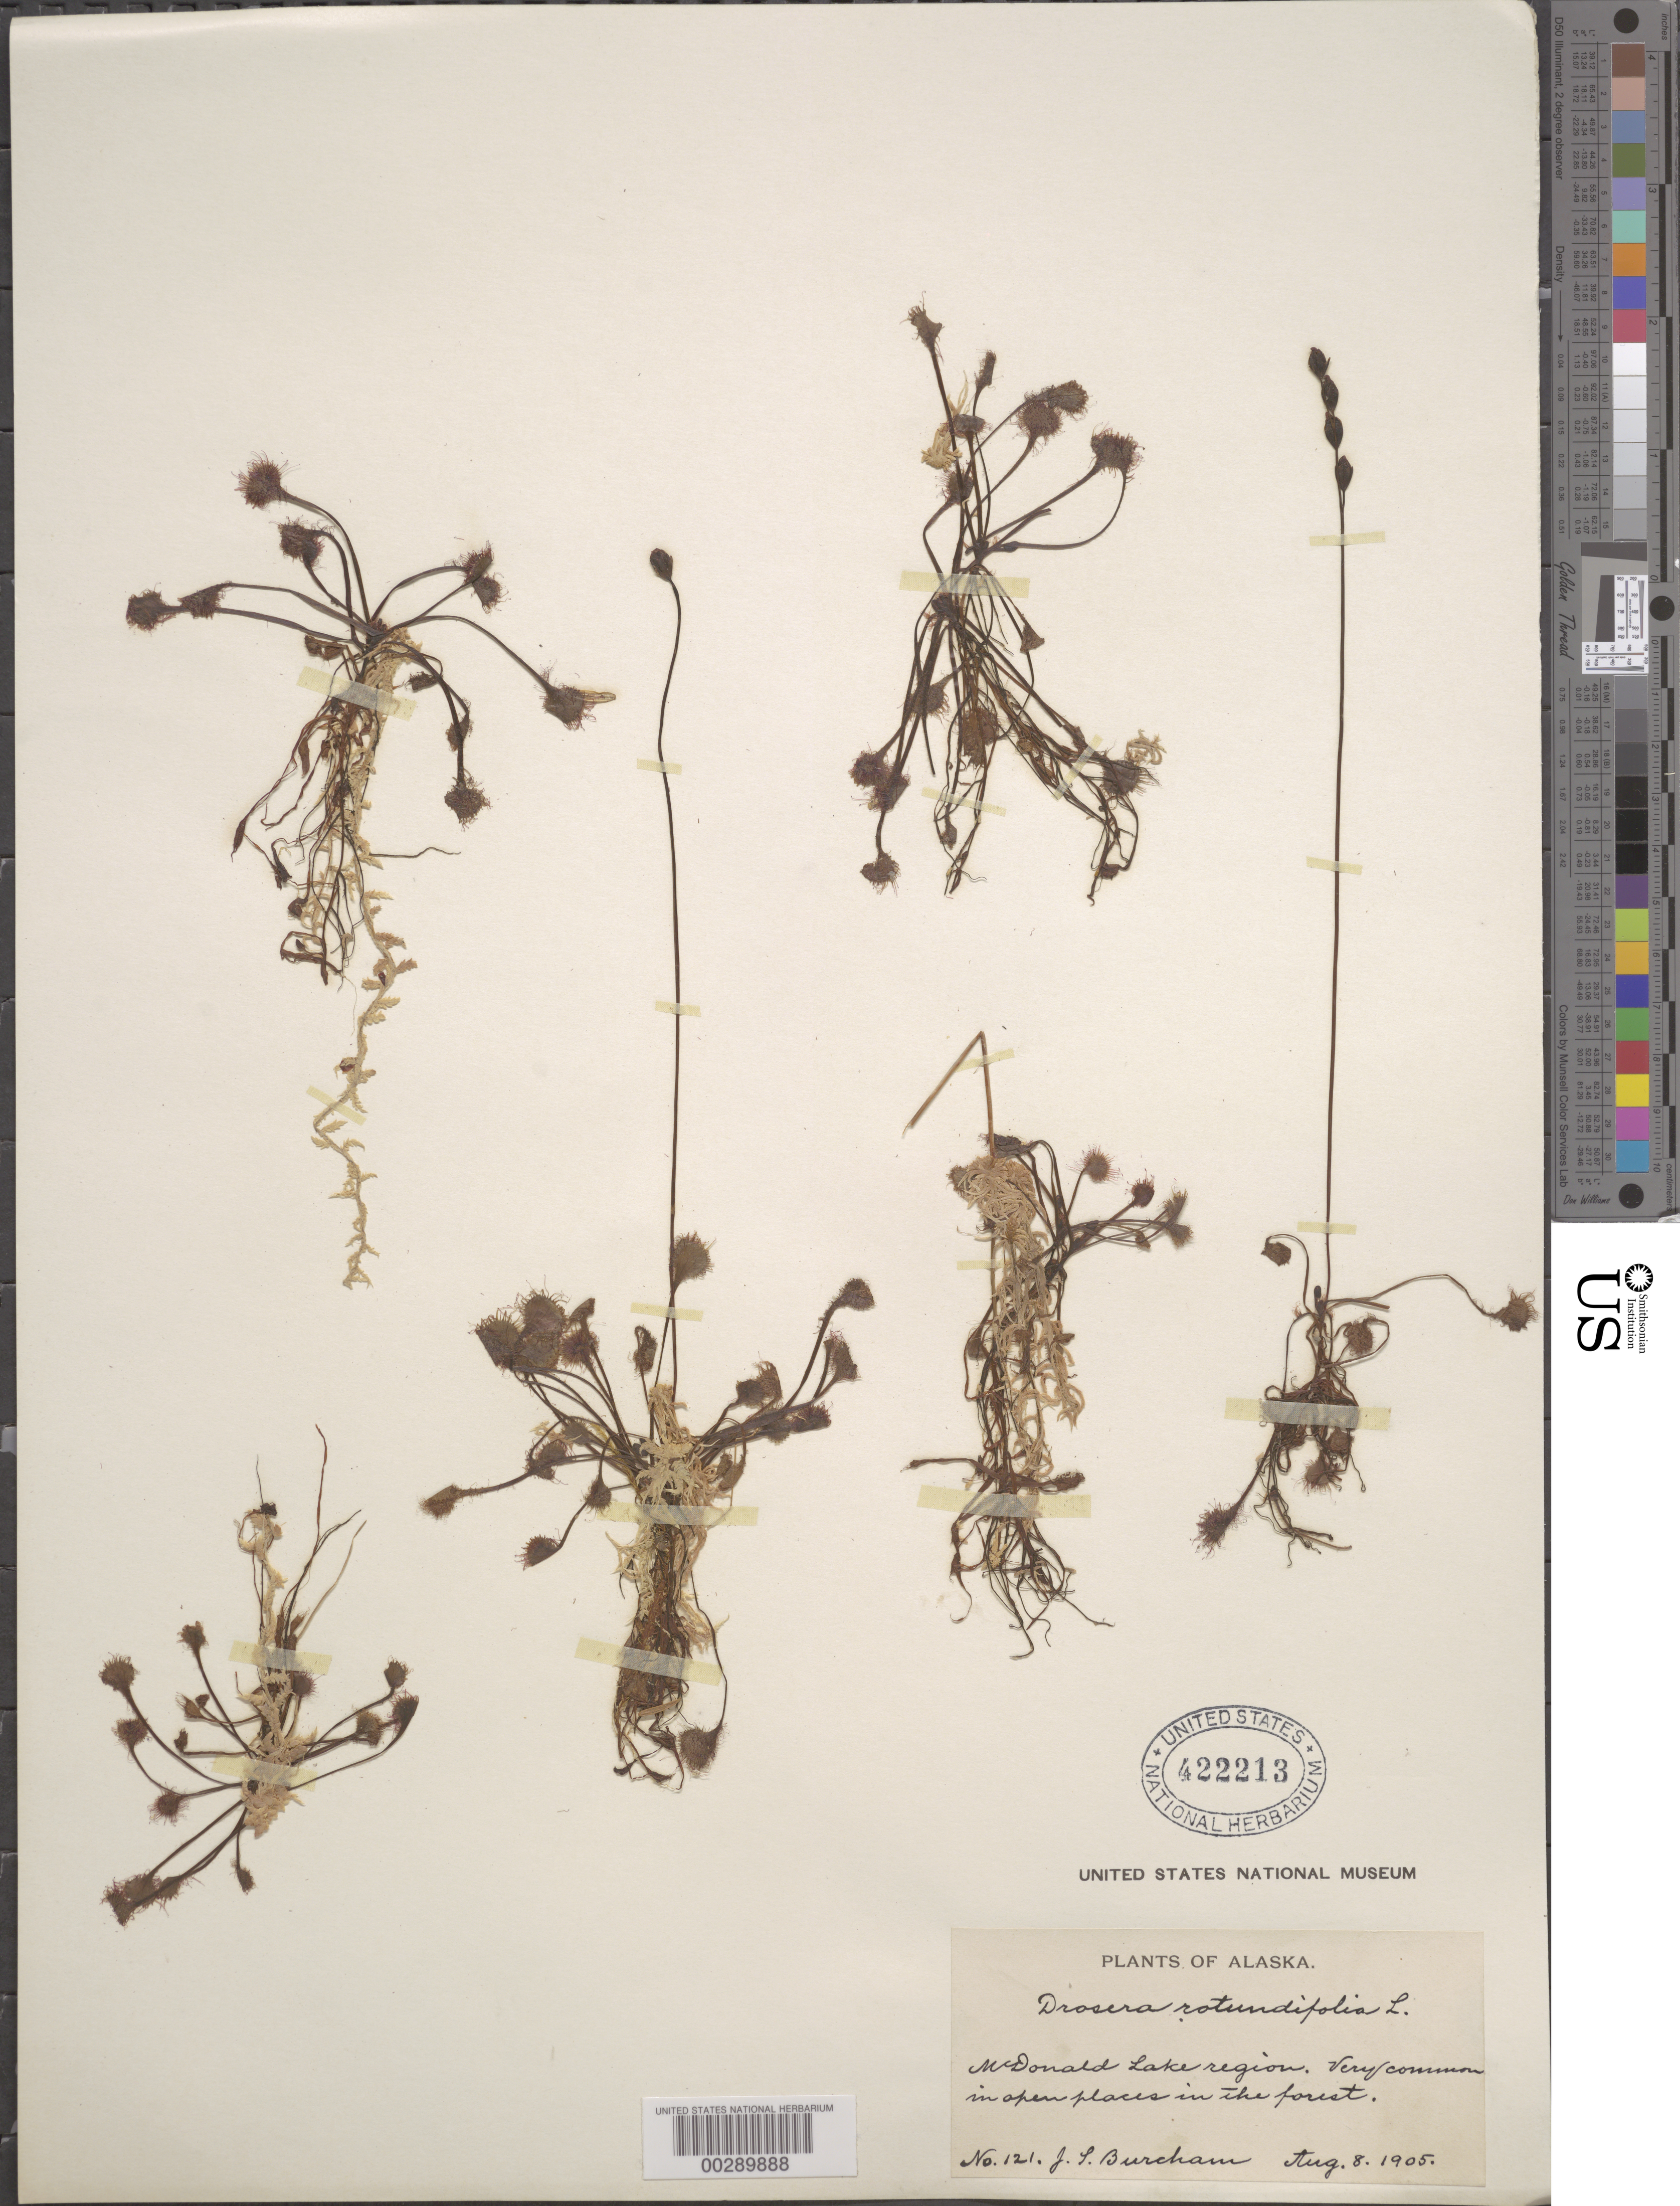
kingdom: Plantae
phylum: Tracheophyta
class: Magnoliopsida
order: Caryophyllales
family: Droseraceae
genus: Drosera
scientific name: Drosera rotundifolia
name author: L.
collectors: J. Burcham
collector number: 121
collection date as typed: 08 Aug 1905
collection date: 1905-08-08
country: United States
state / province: Alaska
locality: Mcdonald lake region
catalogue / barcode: US 422213